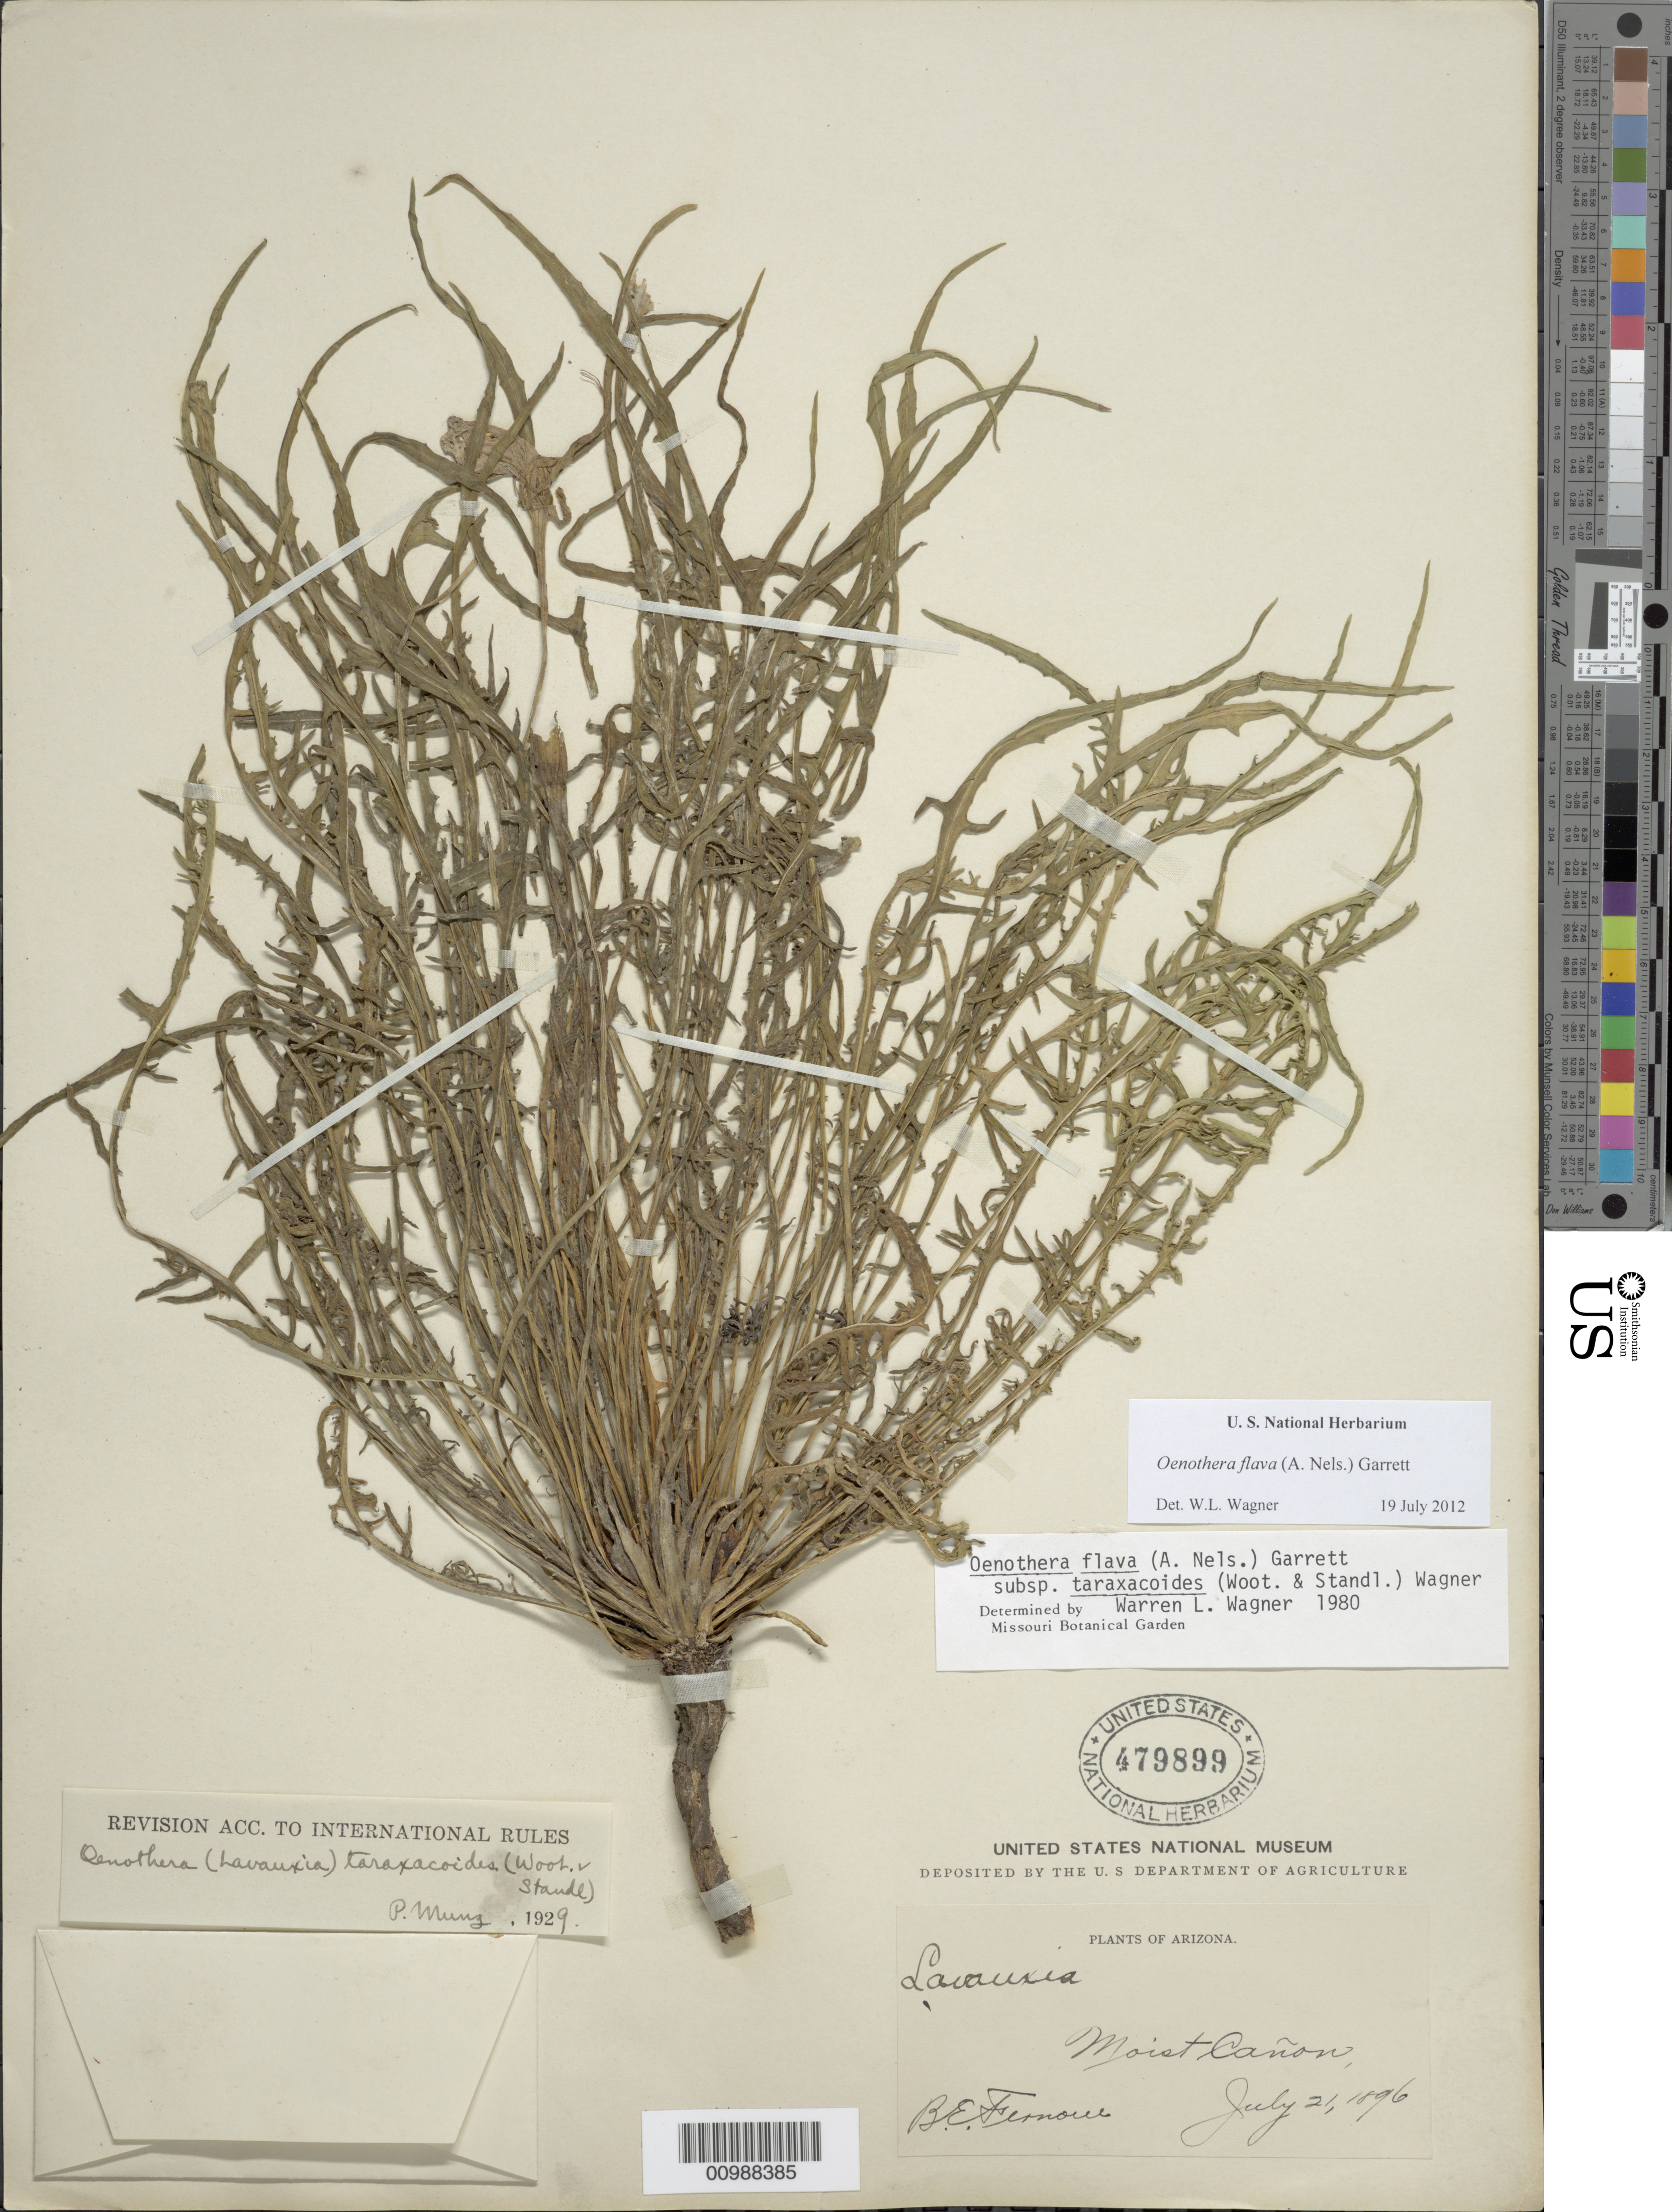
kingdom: Plantae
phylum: Tracheophyta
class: Magnoliopsida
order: Myrtales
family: Onagraceae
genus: Oenothera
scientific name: Oenothera flava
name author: (A. Nelson) Garrett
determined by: Wagner, W. L., (BOT), Smithsonian Institution - National Museum of Natural History (UNITED STATES)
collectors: B. E. Feruow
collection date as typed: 21 Jul 1896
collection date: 1896-07-21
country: United States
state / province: Arizona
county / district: Pima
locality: Moist Canyon.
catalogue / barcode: US 479899